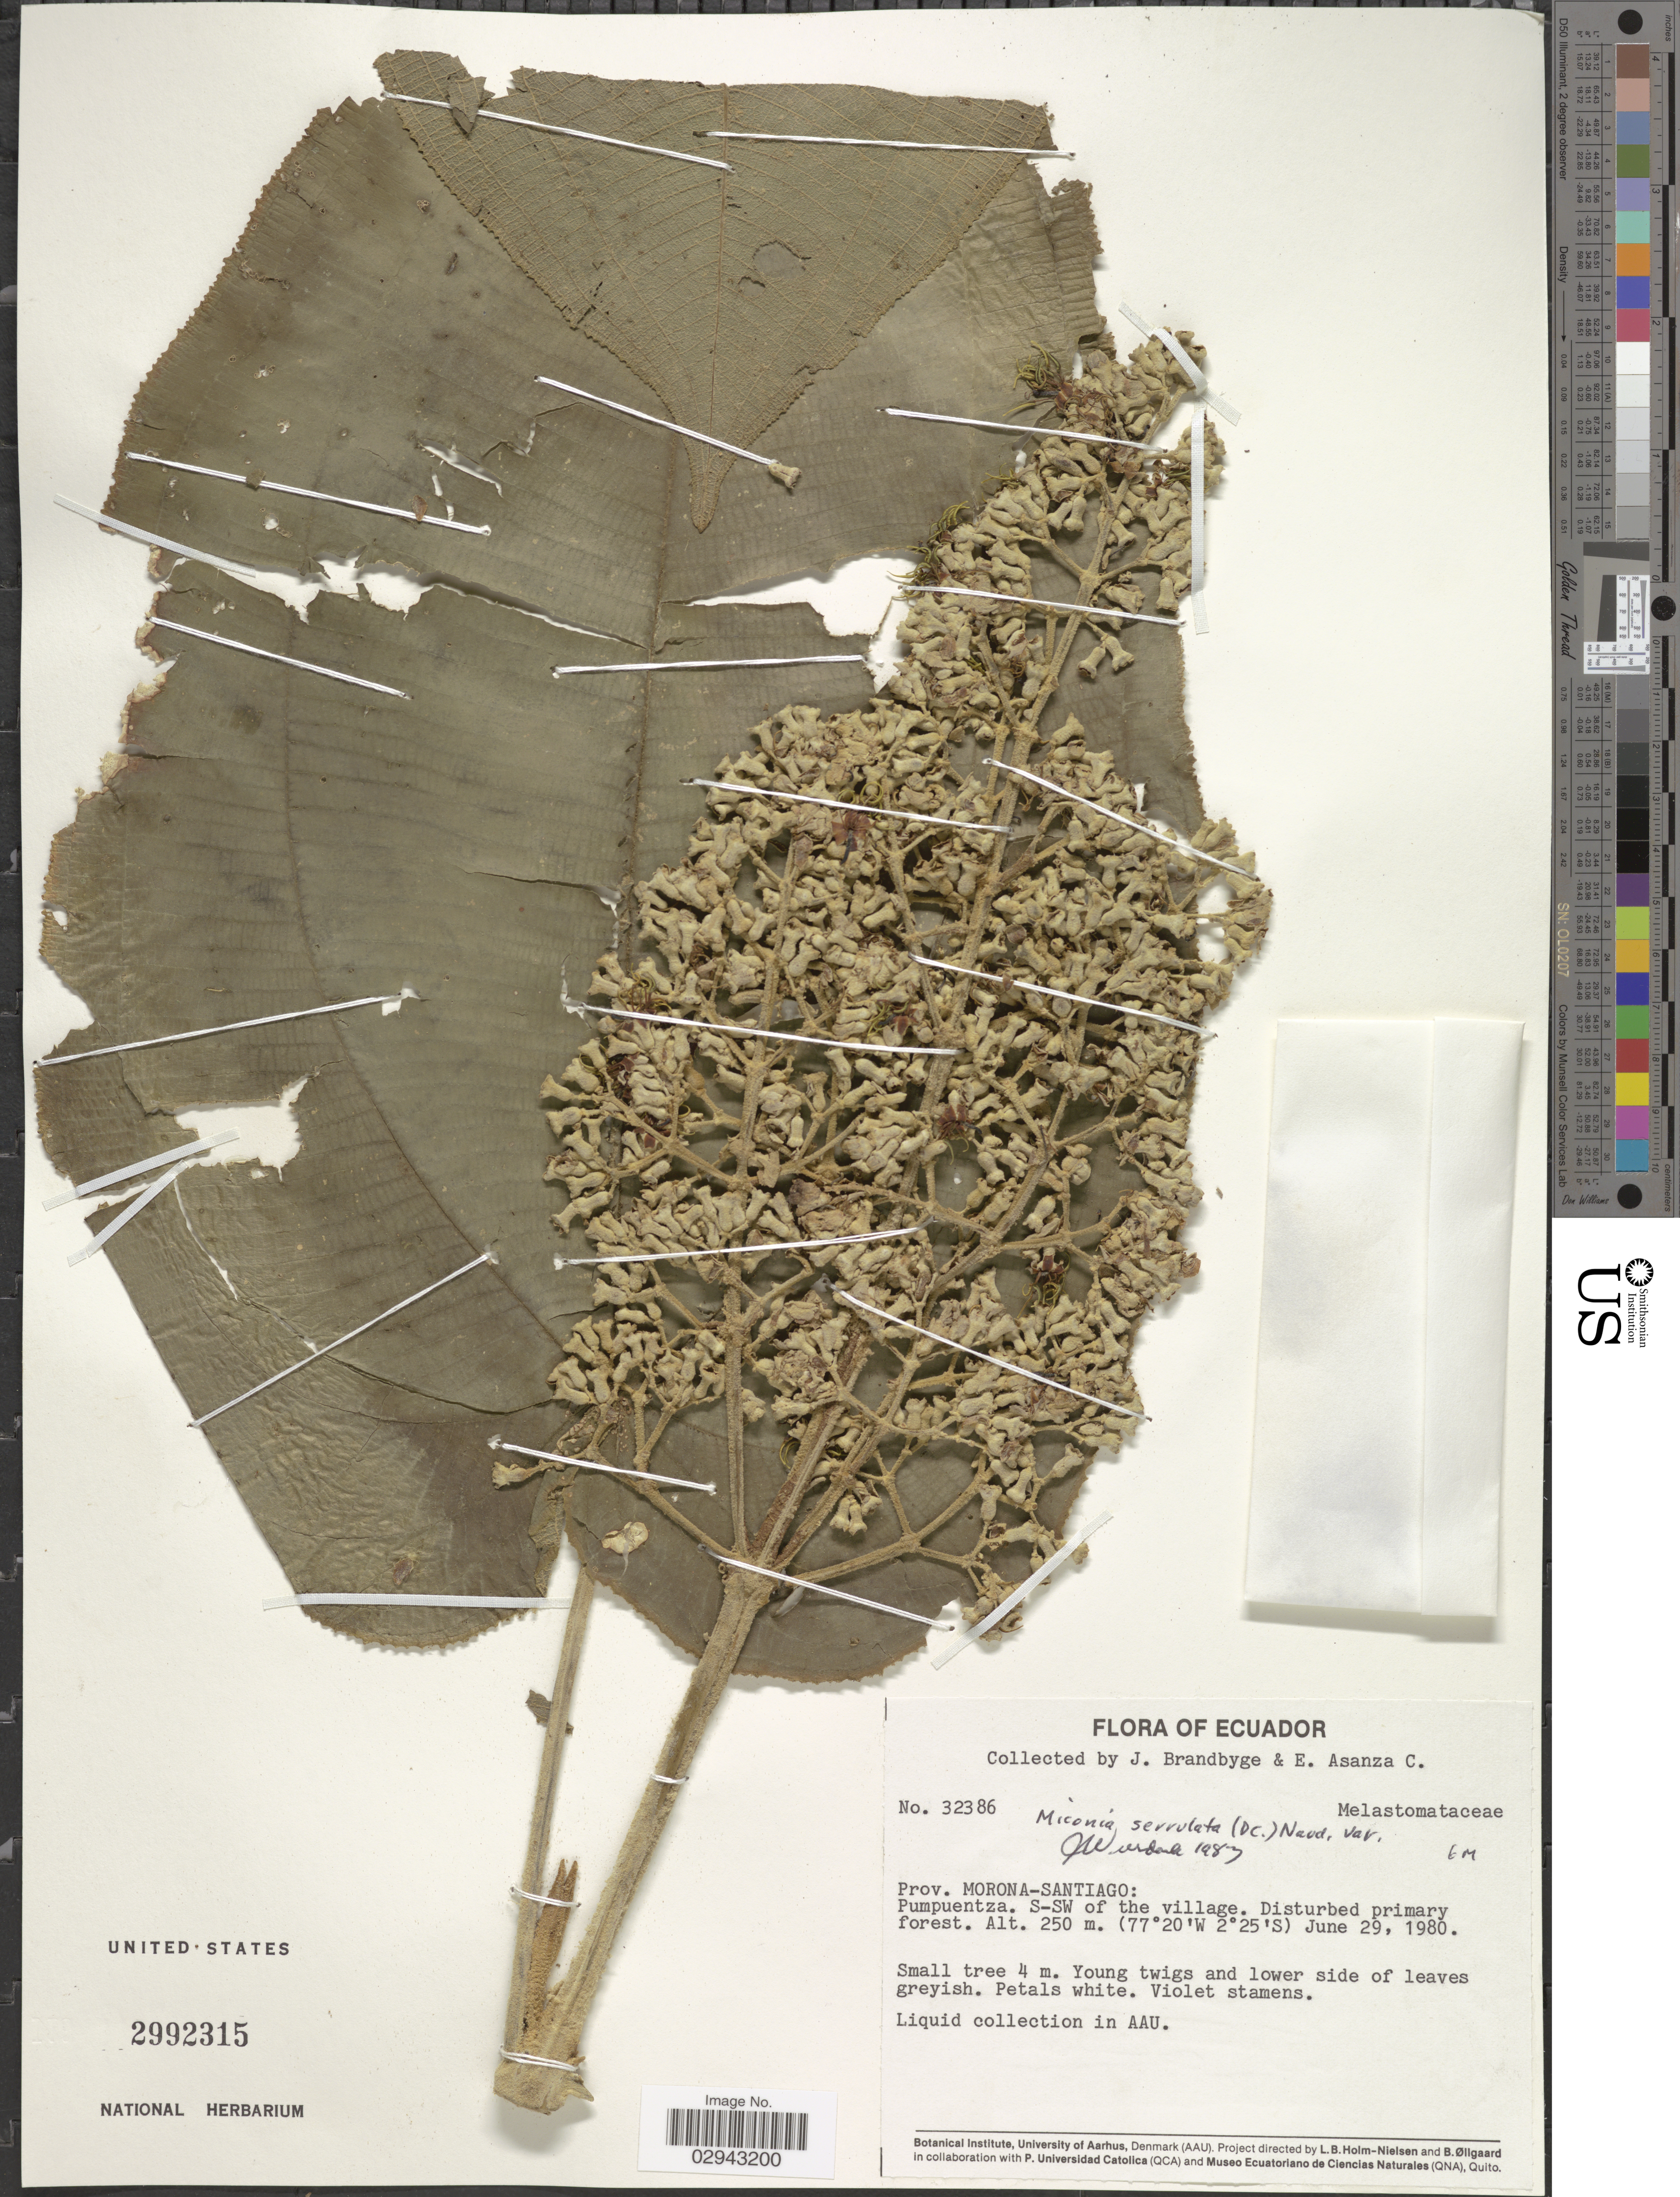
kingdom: Plantae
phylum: Tracheophyta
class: Magnoliopsida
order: Myrtales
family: Melastomataceae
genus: Miconia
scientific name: Miconia serrulata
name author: (DC.) Naudin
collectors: J. Brandbyge & E. Asanza C.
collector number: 32386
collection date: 1980-06-29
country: Ecuador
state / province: Morona-Santiago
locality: Pumpuentza. S-SW of the village.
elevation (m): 250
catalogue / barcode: US 2992315